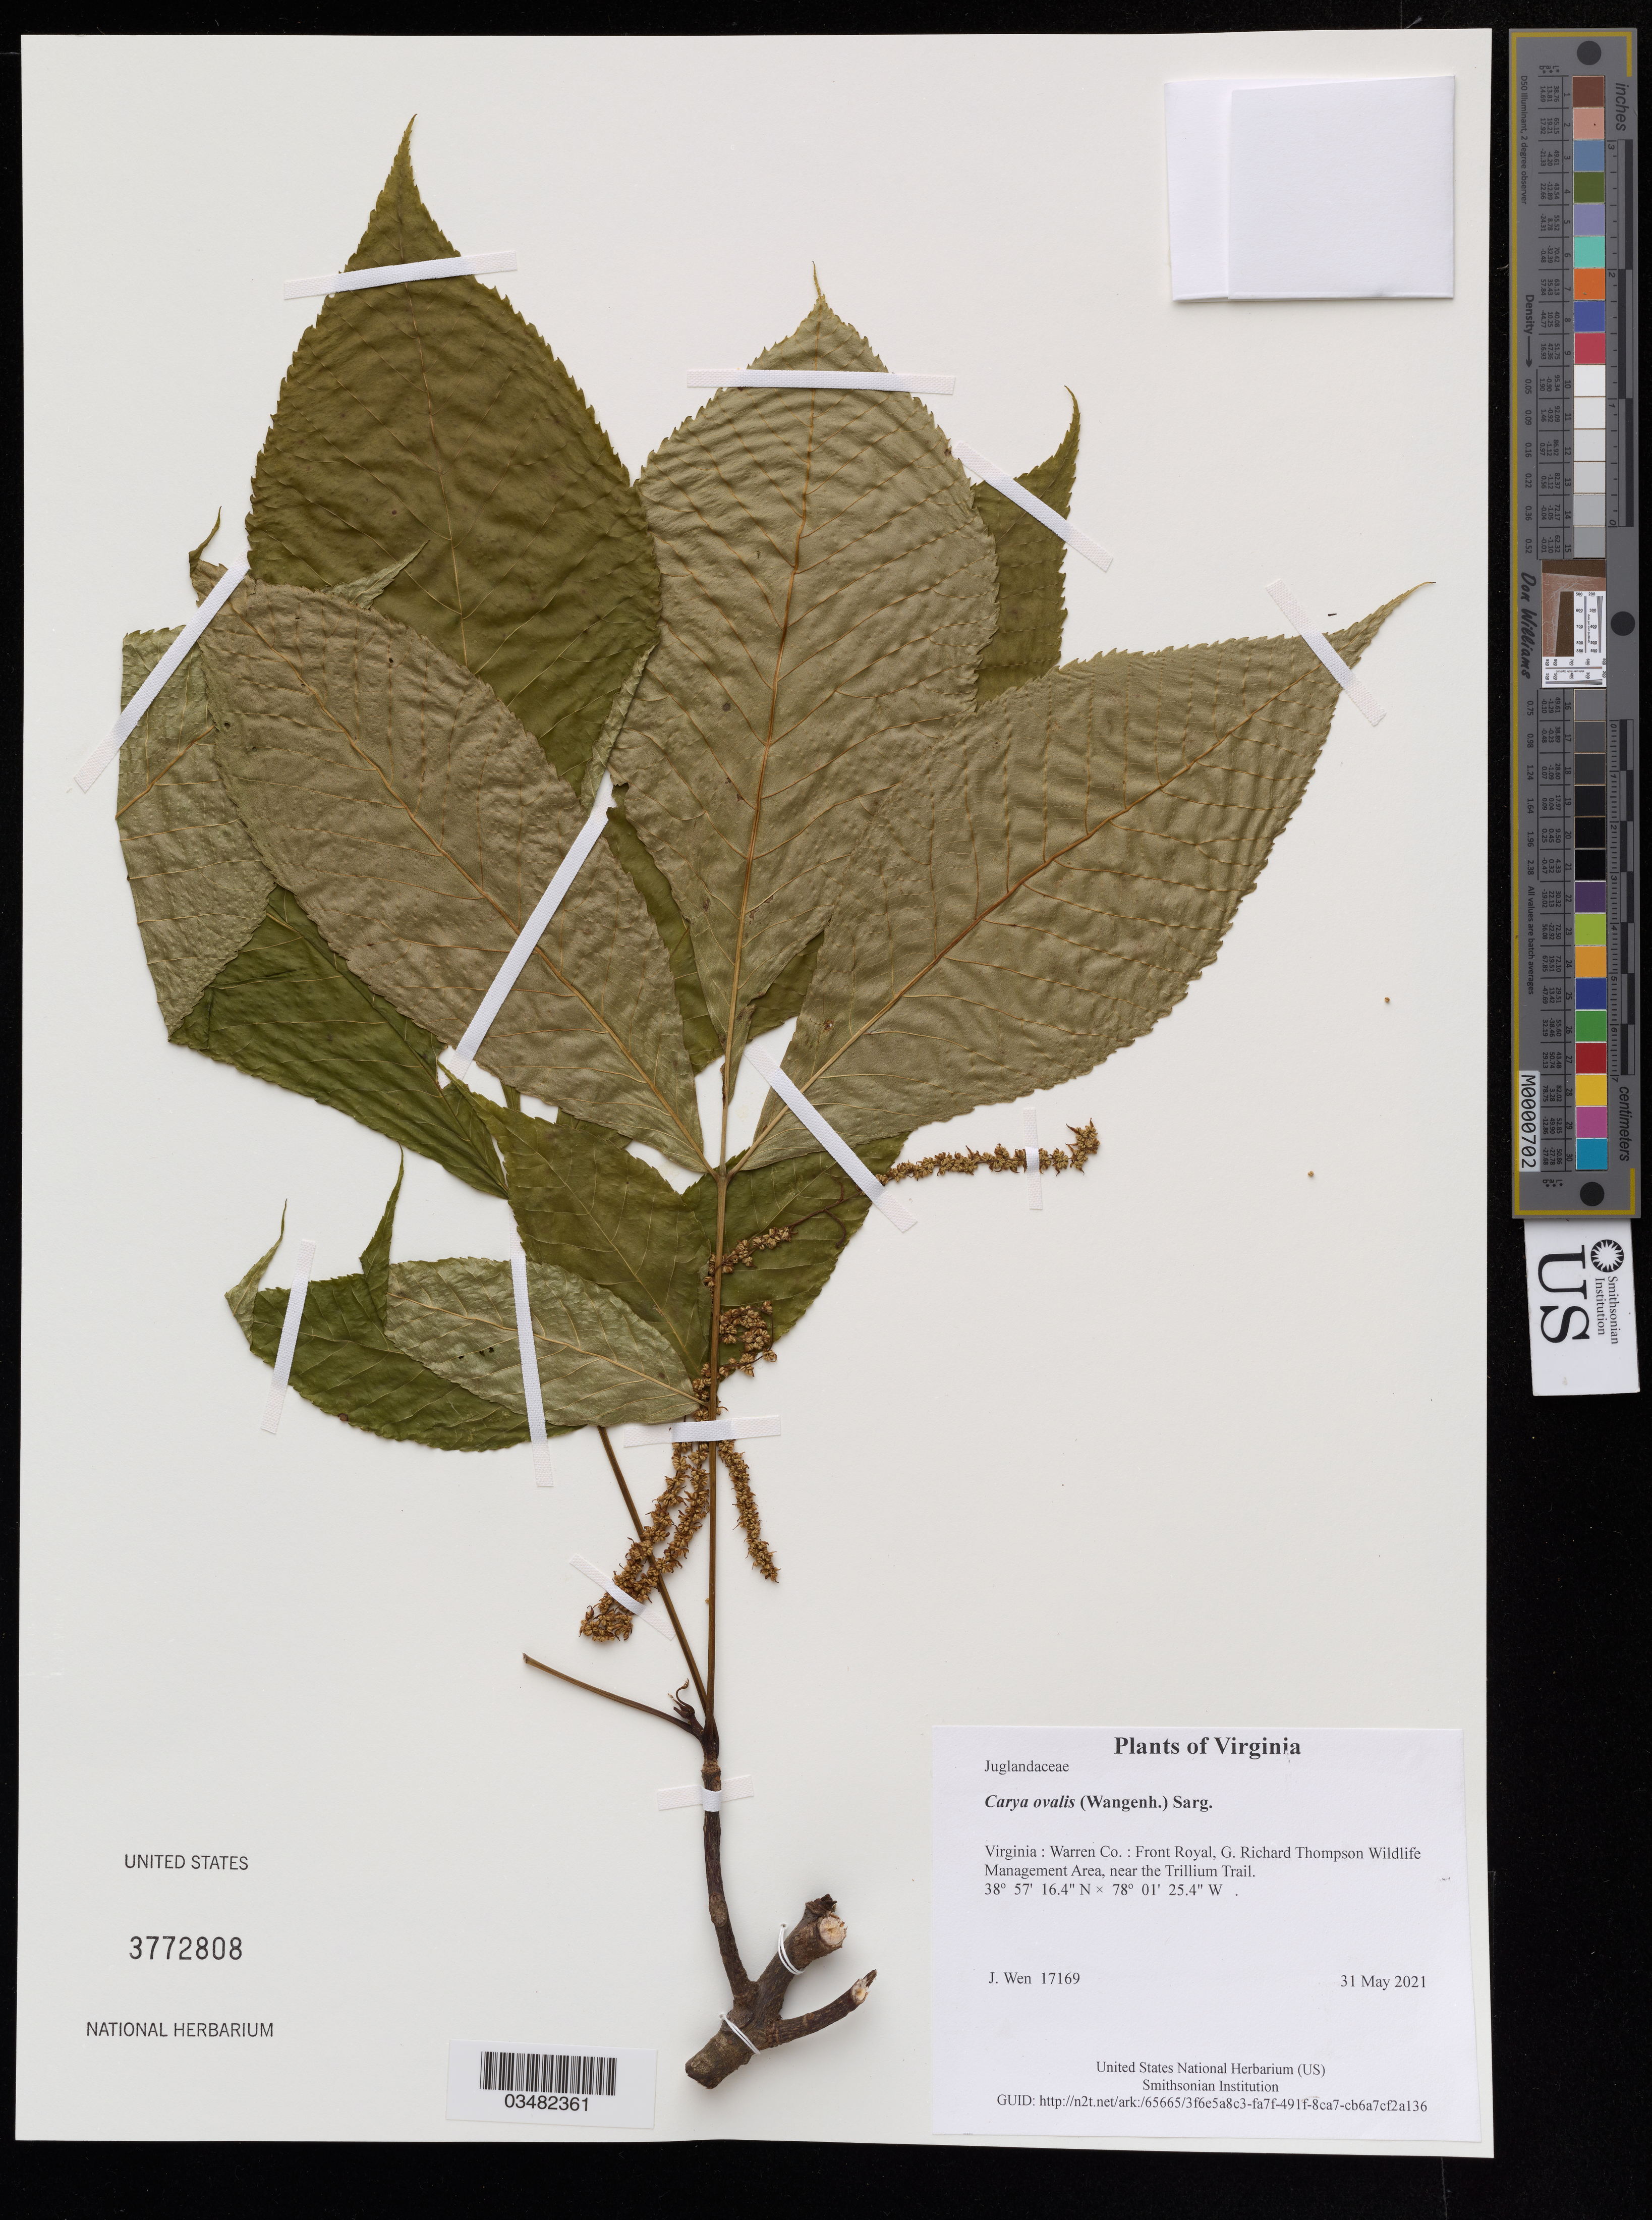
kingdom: Plantae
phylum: Tracheophyta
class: Magnoliopsida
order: Fagales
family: Juglandaceae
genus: Carya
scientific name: Carya ovalis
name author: (Wangenh.) Sarg.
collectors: J. Wen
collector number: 17169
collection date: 2021-05-31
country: United States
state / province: Virginia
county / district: Warren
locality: Front Royal, G. Richard Thompson Wildlife Management Area, near the Trillium Trail.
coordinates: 38 57 16.4 N, 78 01 25.4 W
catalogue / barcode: US 3772808